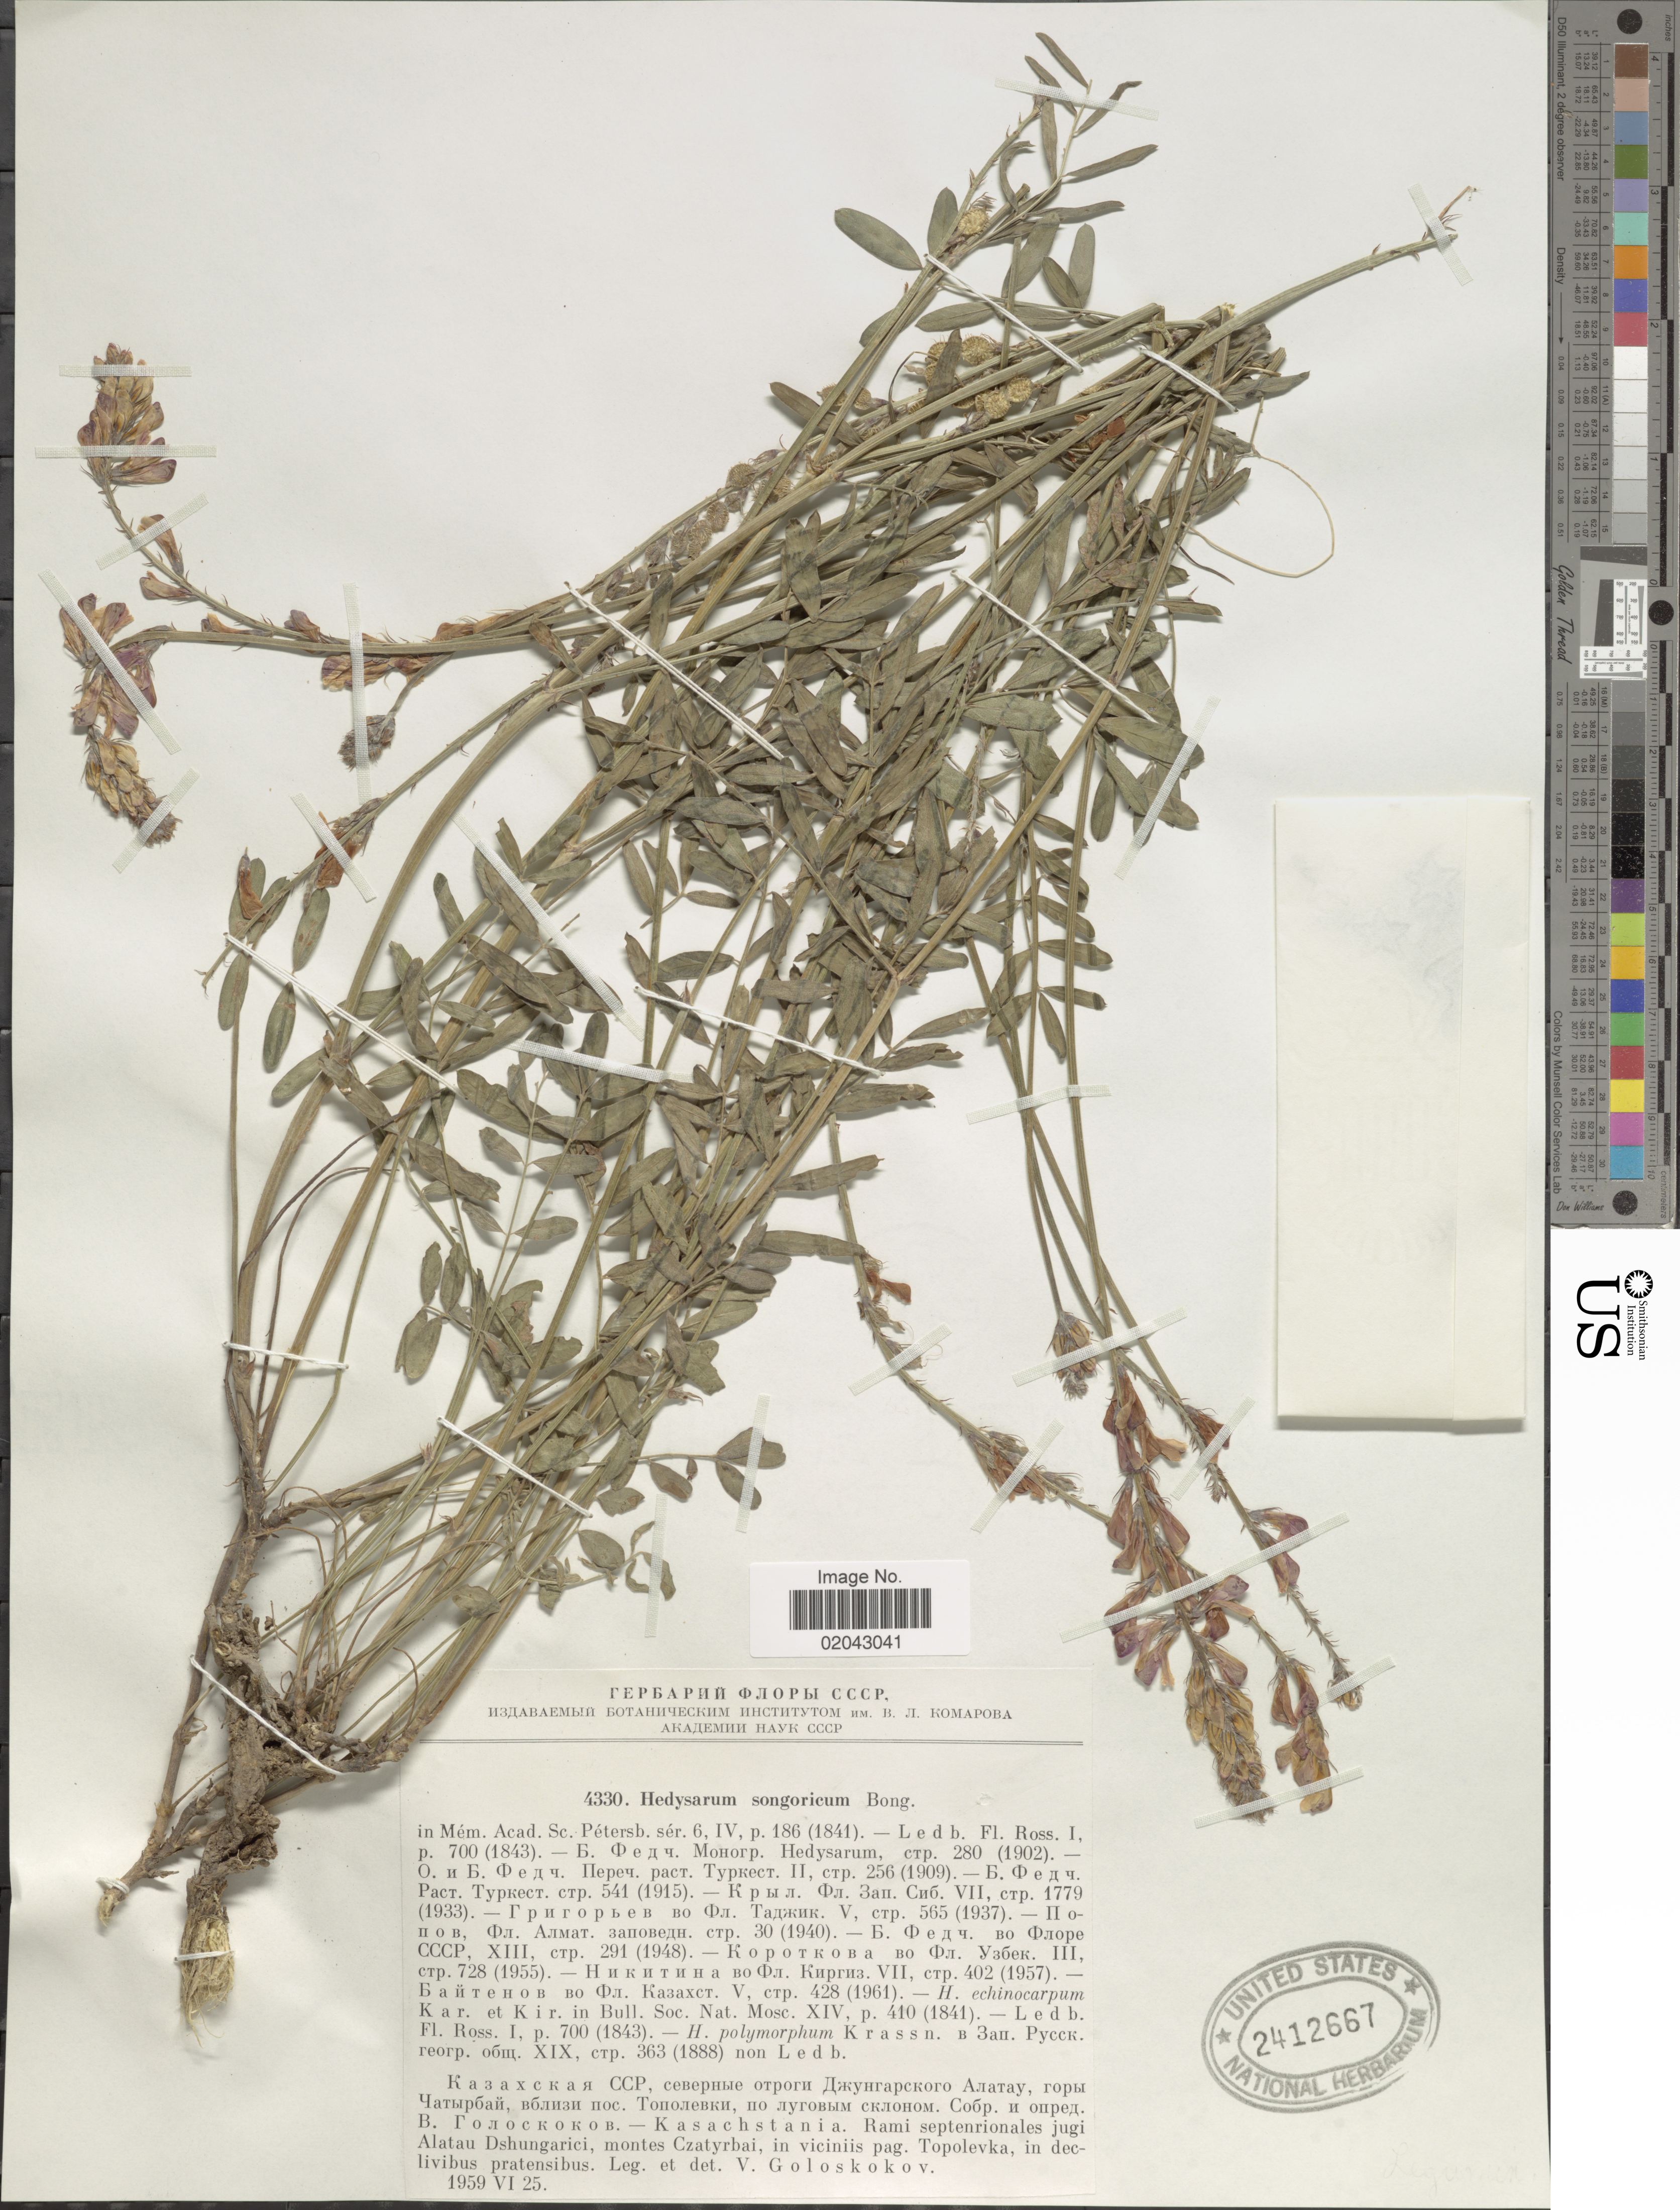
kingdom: Plantae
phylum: Tracheophyta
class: Magnoliopsida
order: Fabales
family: Fabaceae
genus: Hedysarum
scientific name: Hedysarum songoricum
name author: Bong.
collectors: V. P. Goloskokov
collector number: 4330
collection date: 1959-06-25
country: Kazakhstan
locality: Kasachstania.Rami septrenrionales jugi Alatau Dshungarici, montes Caztyrbai, in viciniis pag. Topolevka, in declivibus pratensibus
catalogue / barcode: US 2412667